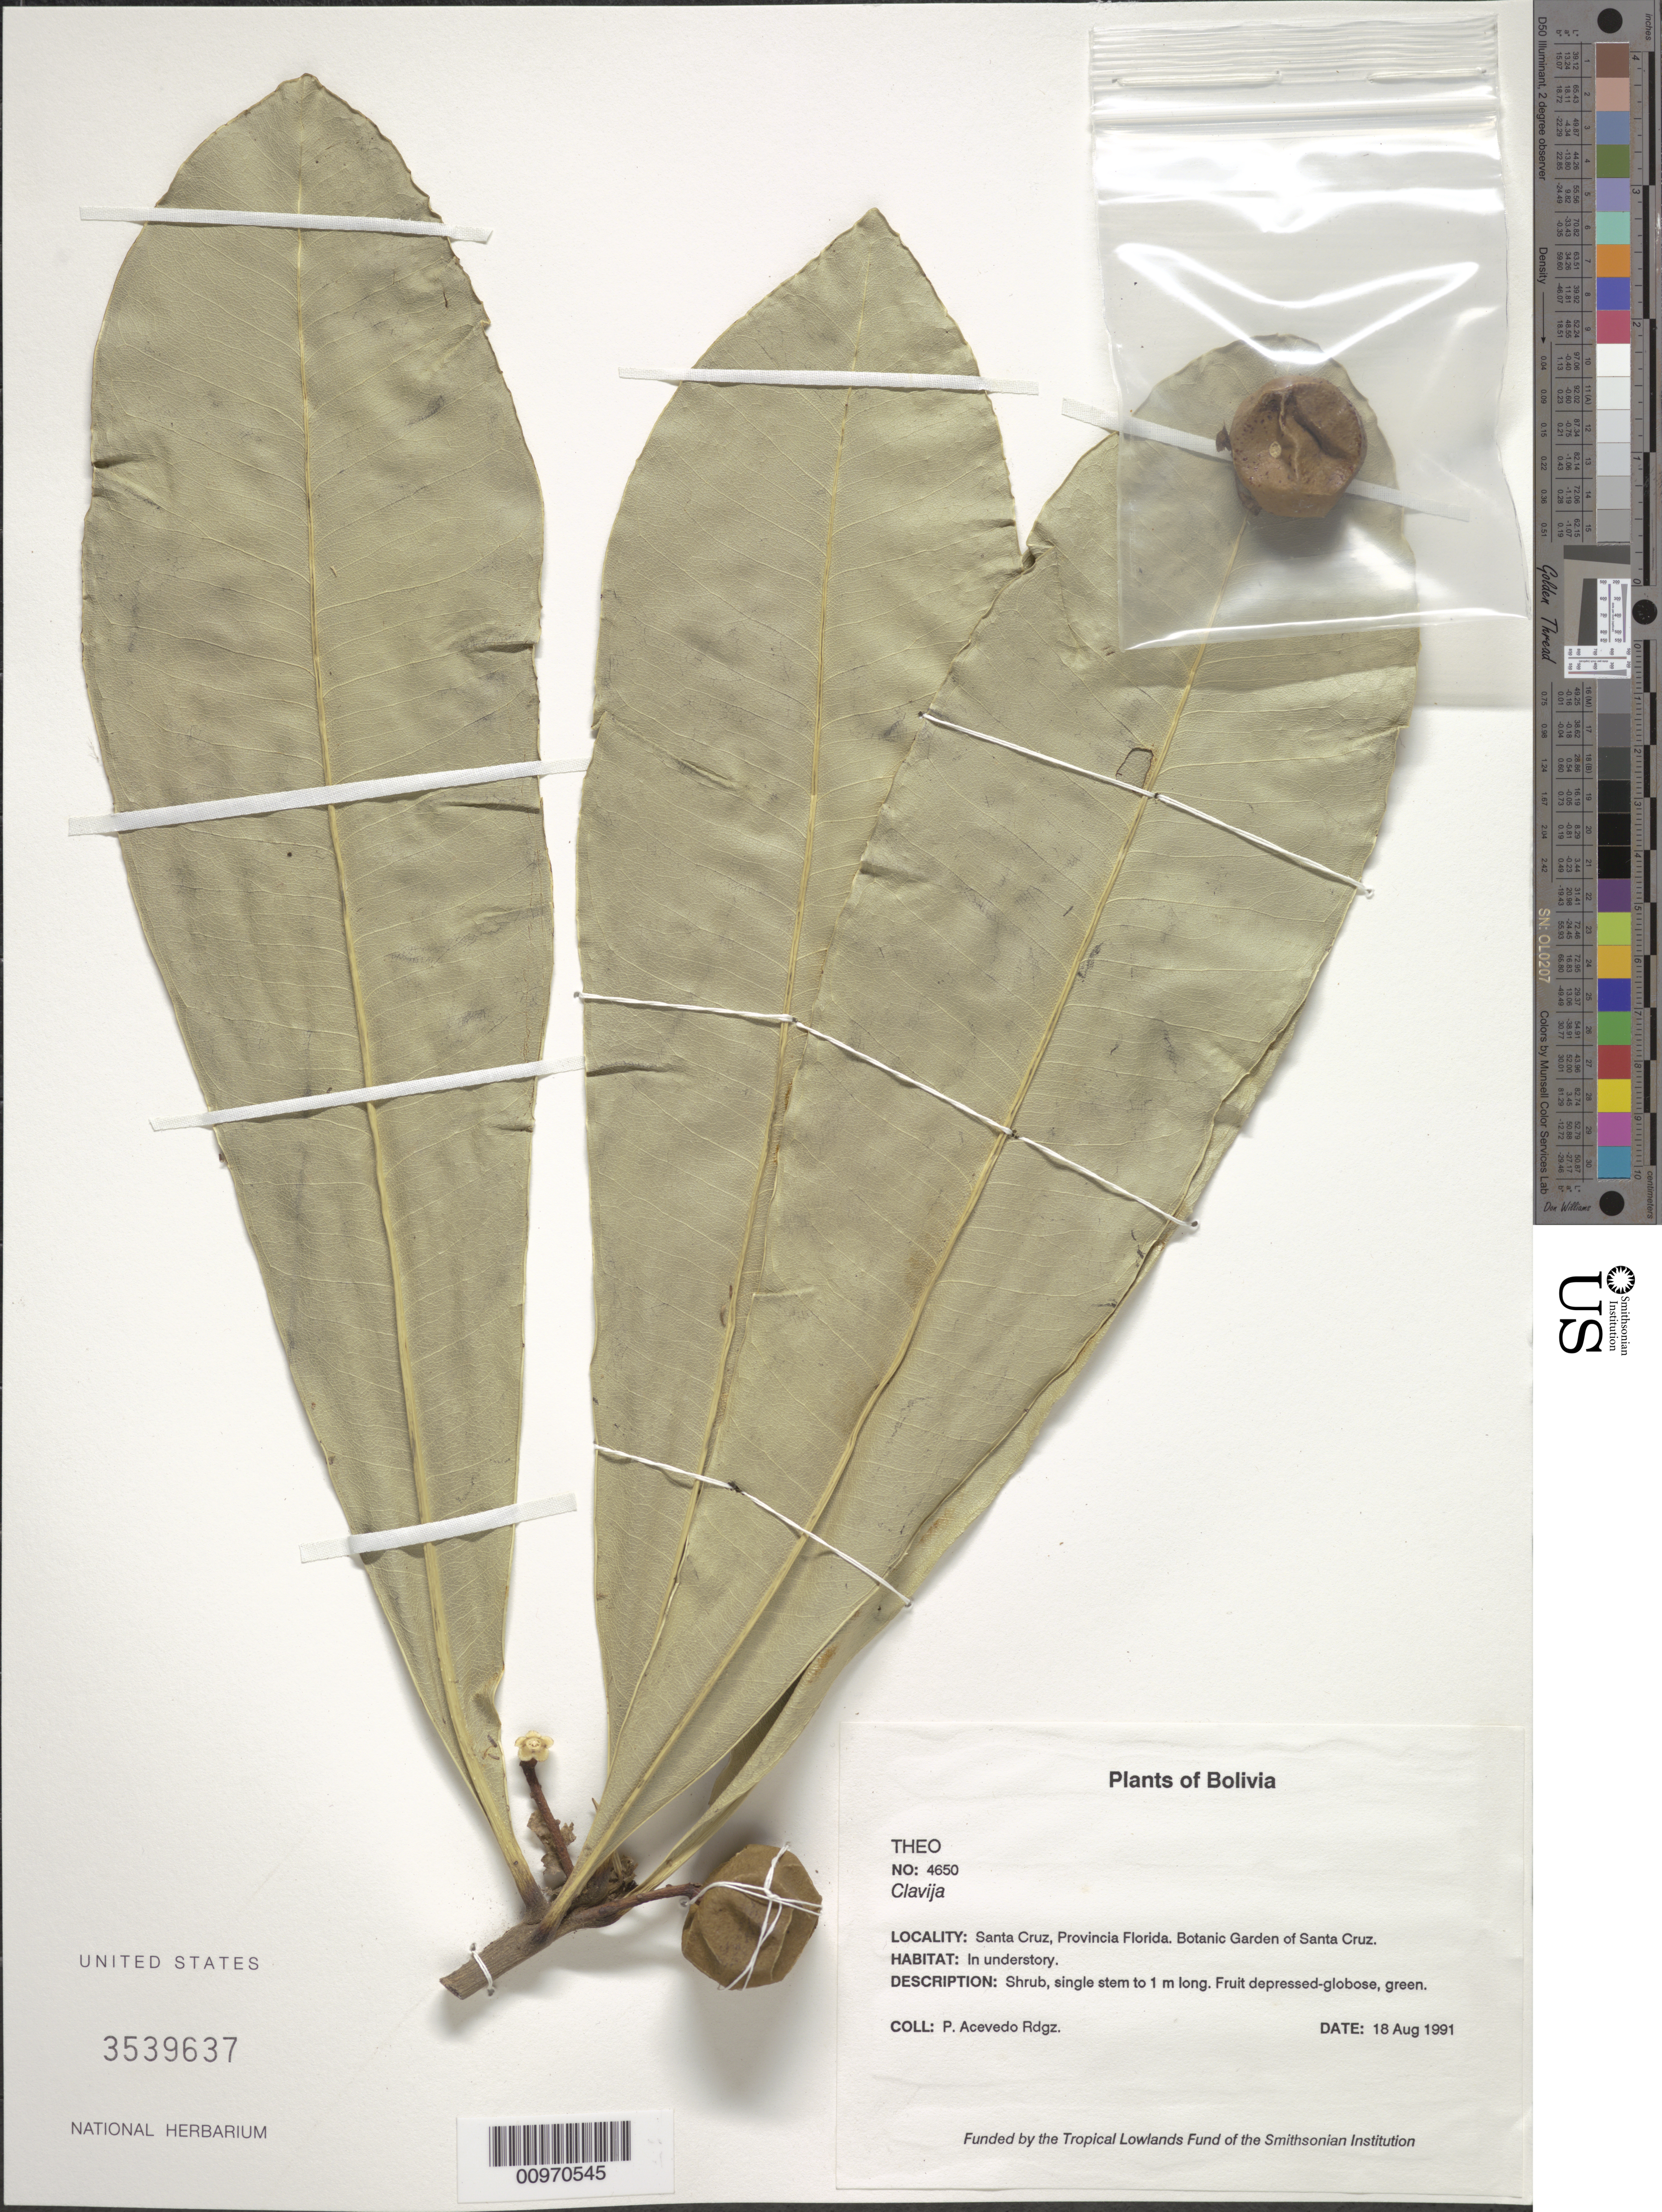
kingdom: Plantae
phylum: Tracheophyta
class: Magnoliopsida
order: Ericales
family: Primulaceae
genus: Clavija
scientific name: Clavija sp.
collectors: P. Acevedo-Rodr.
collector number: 4650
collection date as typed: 18 Aug 1991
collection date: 1991-08-18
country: Bolivia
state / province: Santa Cruz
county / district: Florida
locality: Depart. Santa Cruz, Provincia Florida. Botanic Garden of Depart. Santa Cruz.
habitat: In understory.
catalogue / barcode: US 3539637